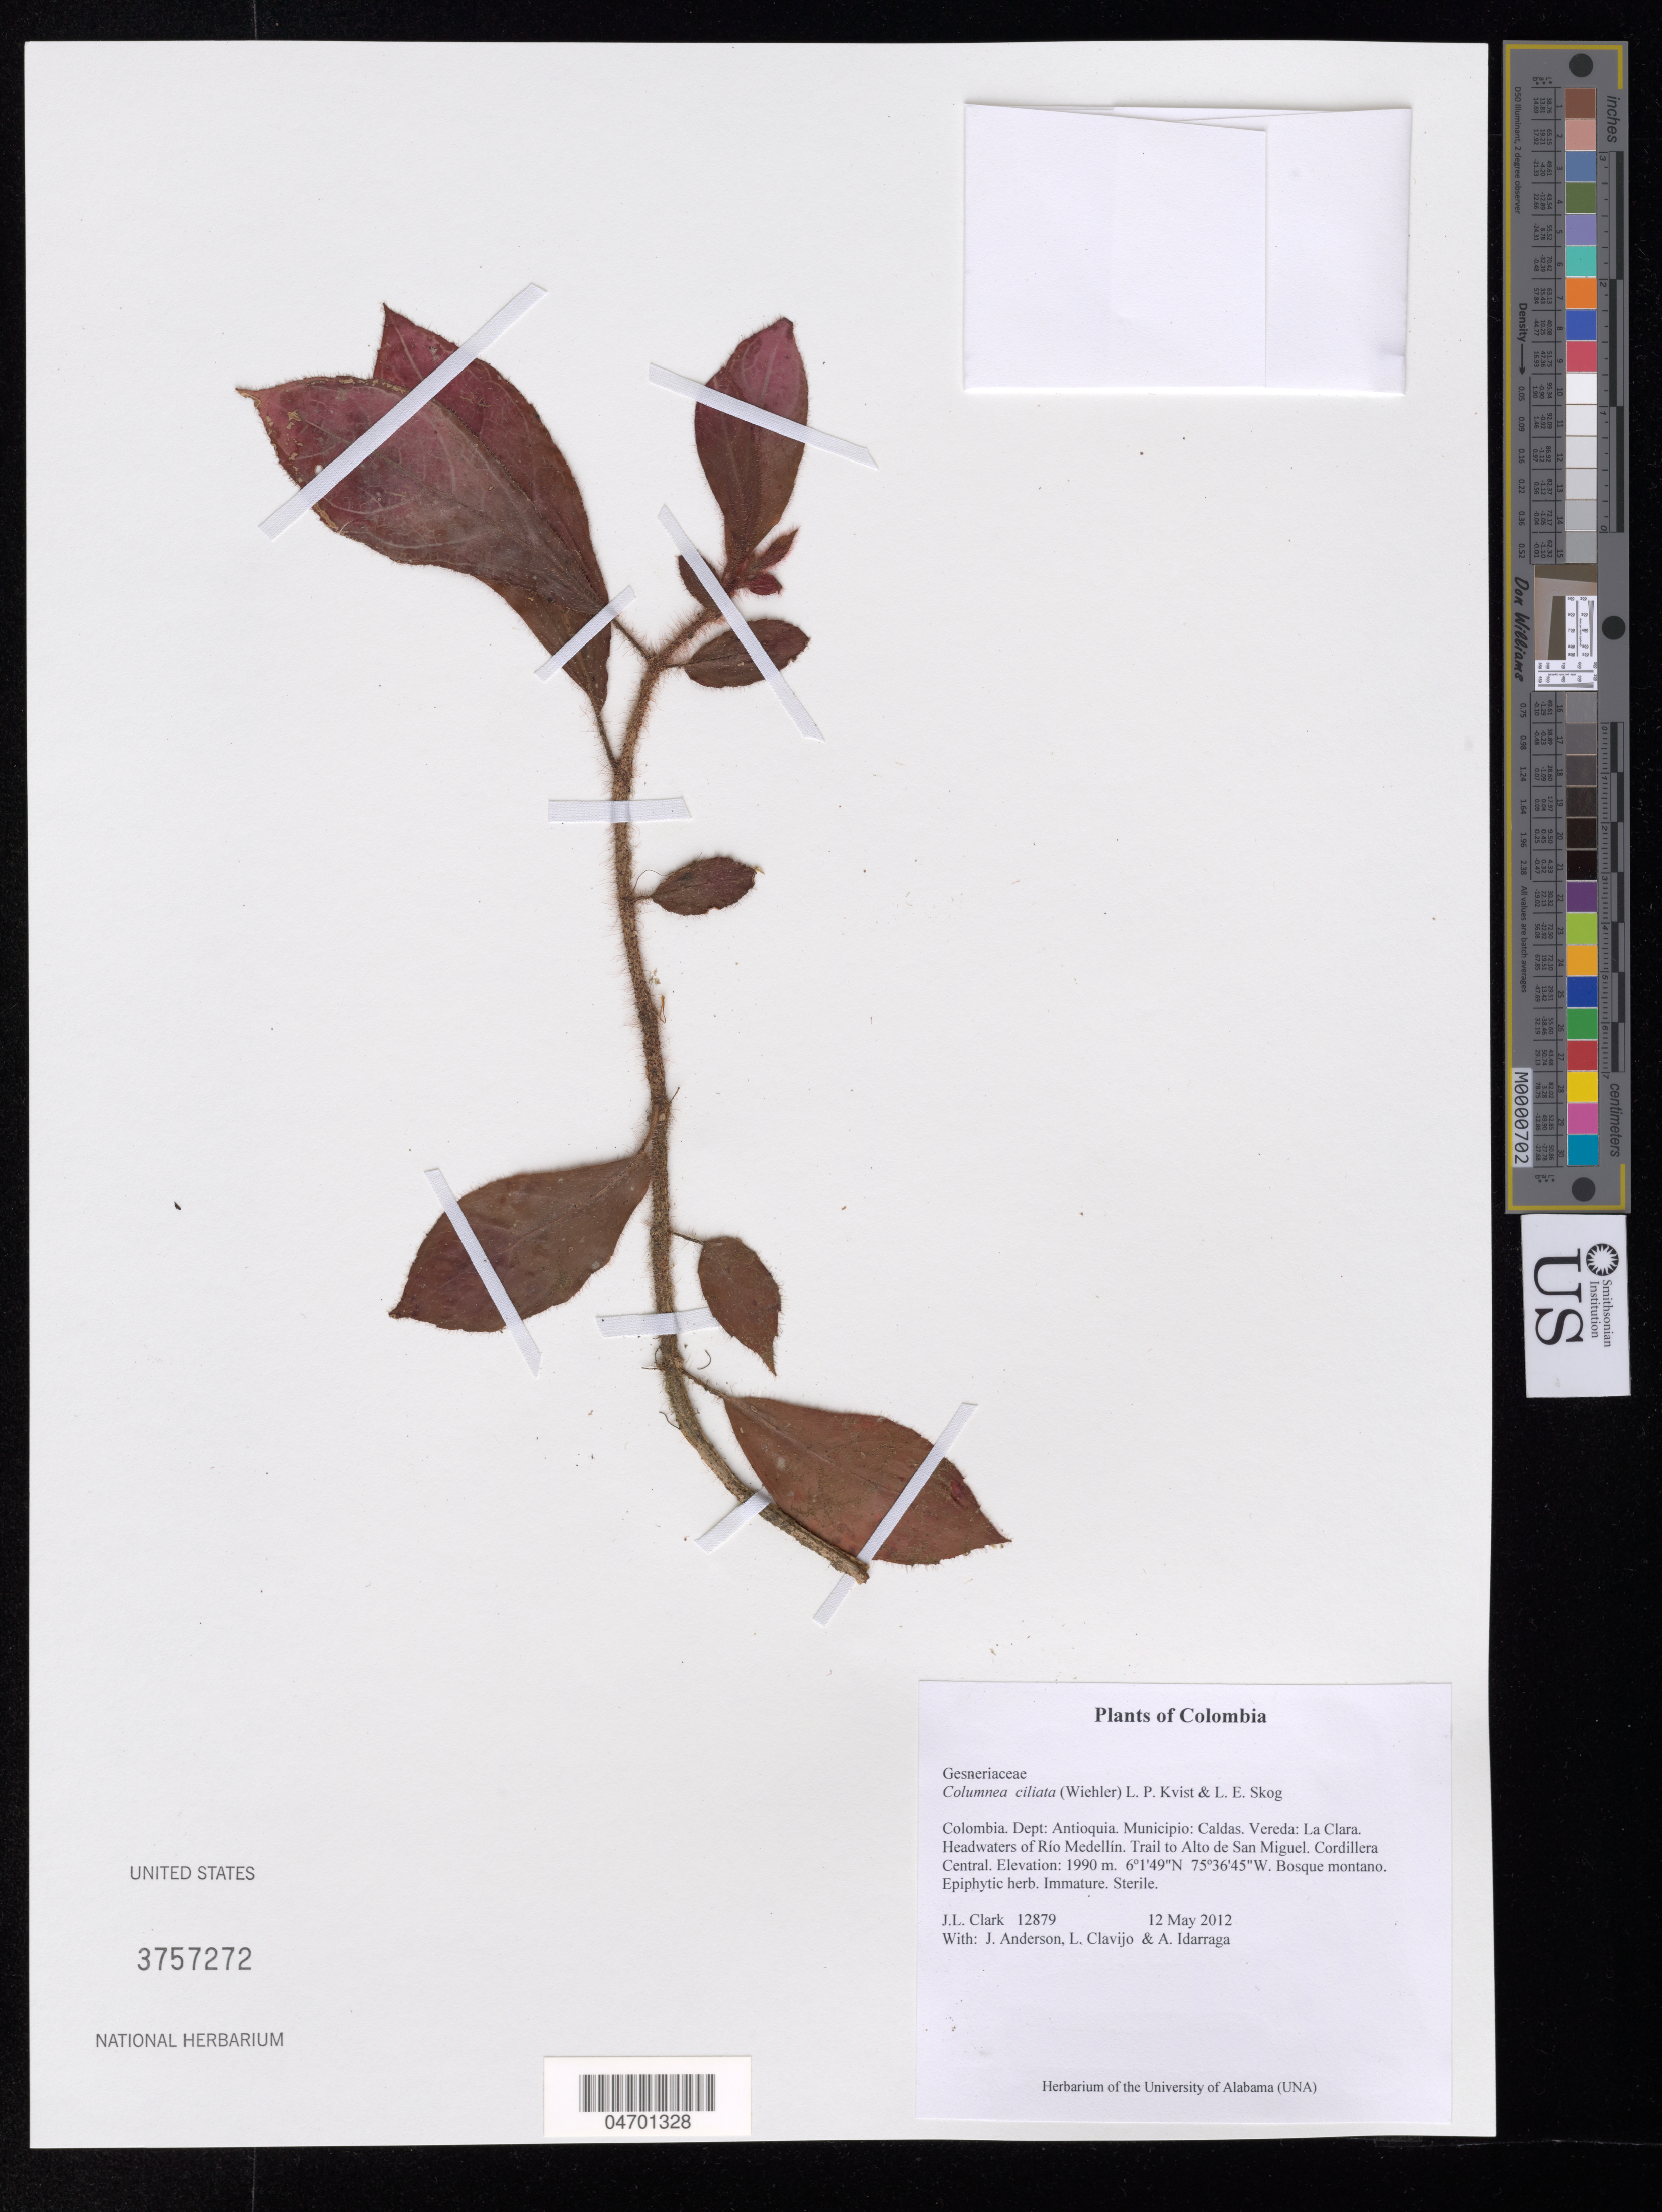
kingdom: Plantae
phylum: Tracheophyta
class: Magnoliopsida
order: Lamiales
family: Gesneriaceae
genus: Columnea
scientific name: Columnea ciliata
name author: (Wiehler) L.P. Kvist & L.E. Skog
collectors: J. L. Clark, J. Anderson, L. Clavijo & A. Idarraga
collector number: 12879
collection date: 2012-05-12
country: Colombia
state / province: Antioquia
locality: Dept: Antioquia. Municipio: Caldas. Vereda: La Clara. Headwaters of Río Medellín. Trail to Alto de San Miguel. Cordillera Central.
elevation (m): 1990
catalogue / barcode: US 3757272